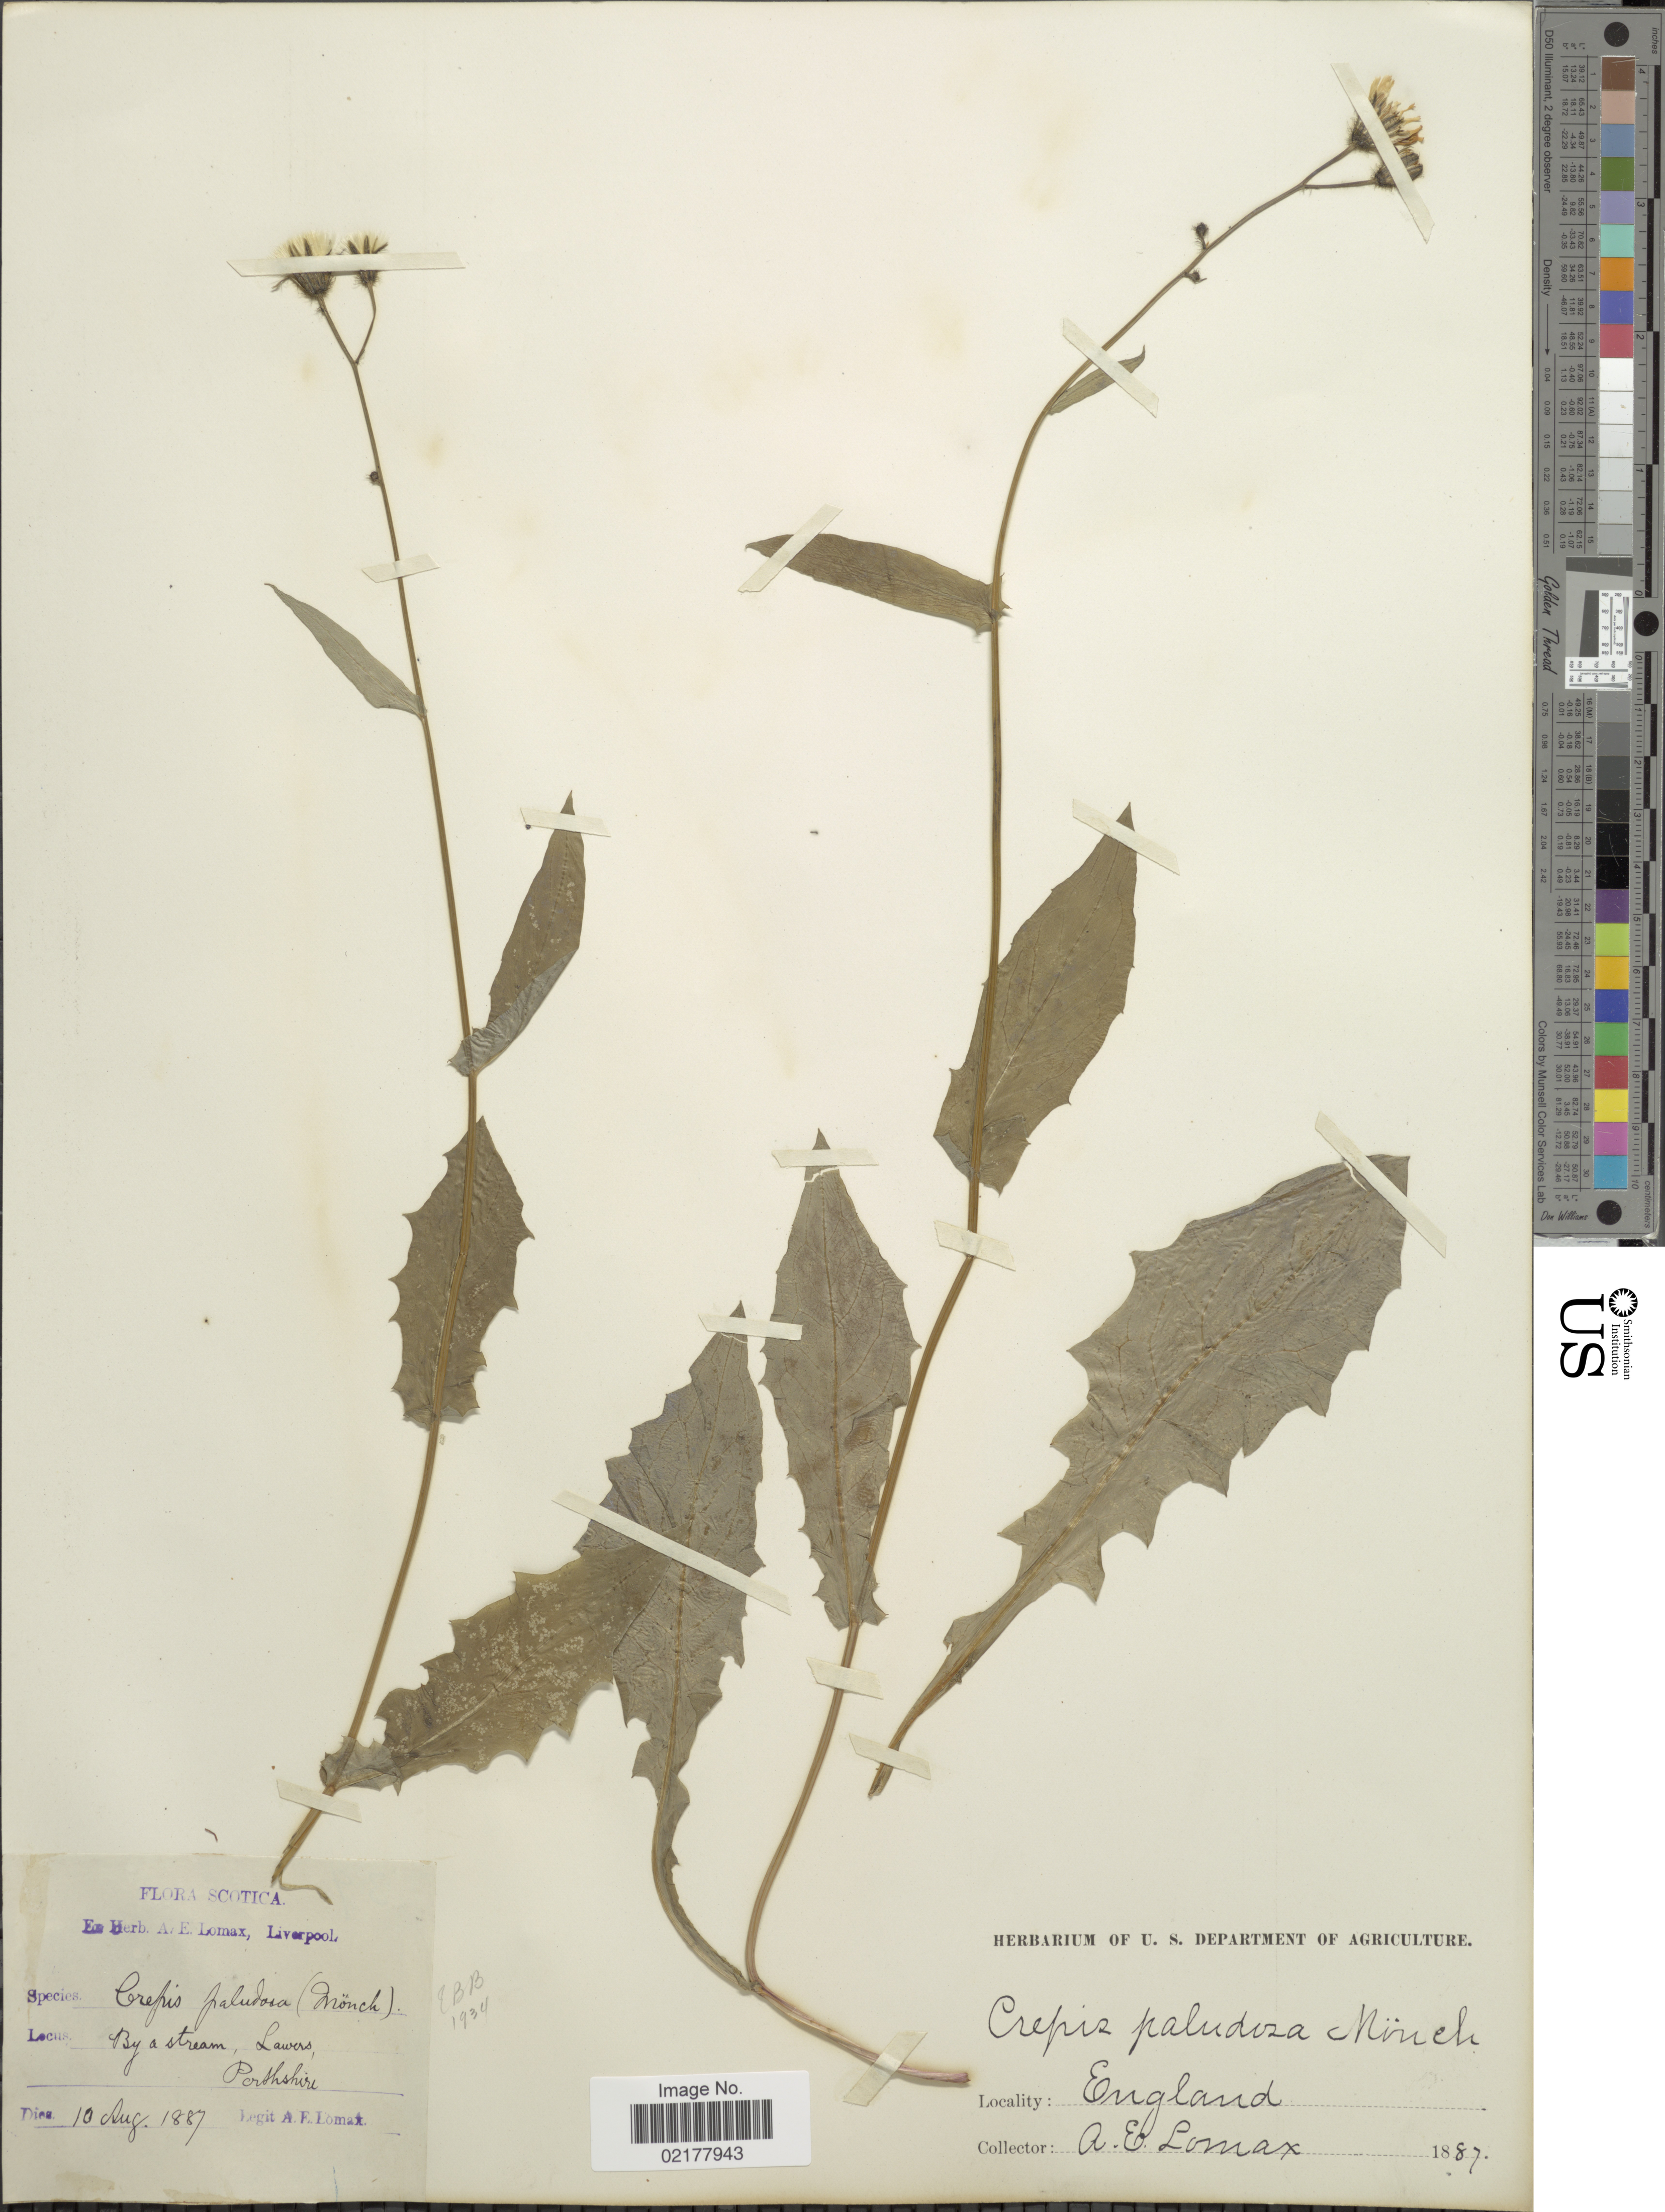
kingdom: Plantae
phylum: Tracheophyta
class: Magnoliopsida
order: Asterales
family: Asteraceae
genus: Crepis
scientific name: Crepis paludosa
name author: (L.) Moench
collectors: A. Lomax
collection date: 1887-08-10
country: United Kingdom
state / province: Scotland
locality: Scotica. Lawers, Perthshire